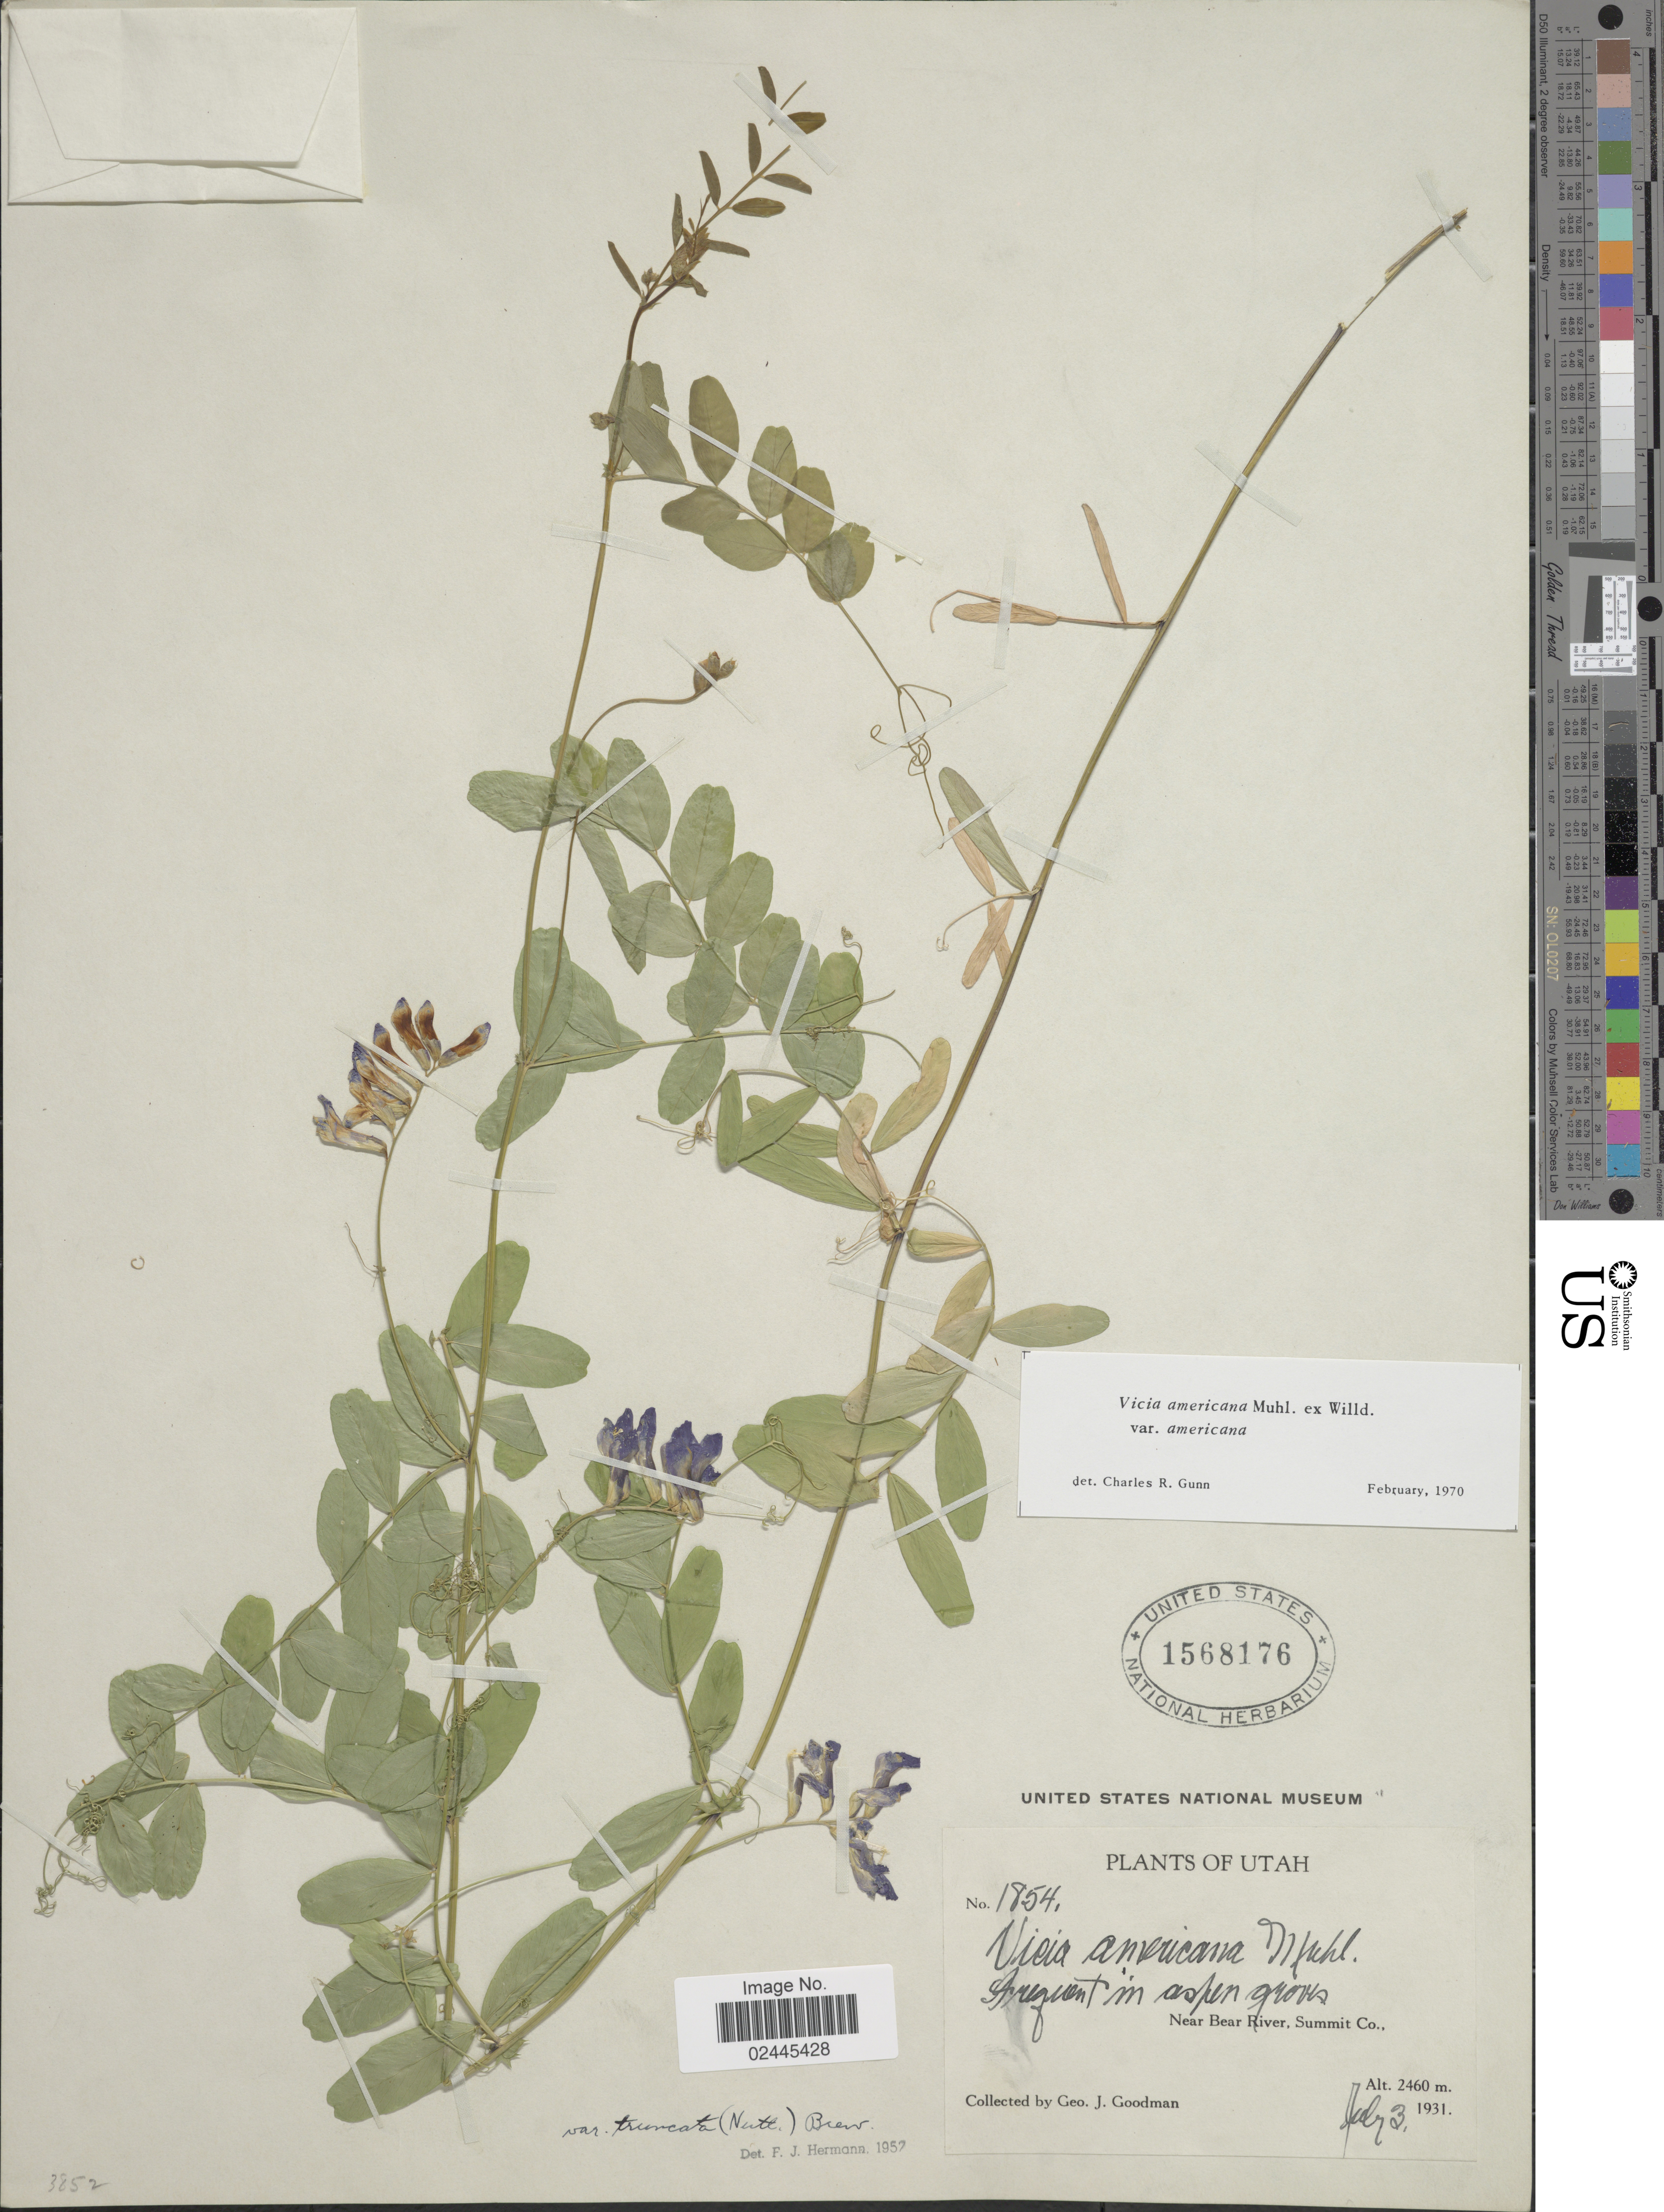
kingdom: Plantae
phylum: Tracheophyta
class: Magnoliopsida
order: Fabales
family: Fabaceae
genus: Vicia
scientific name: Vicia americana var. americana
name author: Muhl. ex Willd.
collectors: G. J. Goodman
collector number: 1854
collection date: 1931-07-03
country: United States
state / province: Utah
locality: Frequent in aspen grows. Near Bear River, Summit Co.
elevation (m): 2460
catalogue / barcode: US 1568176